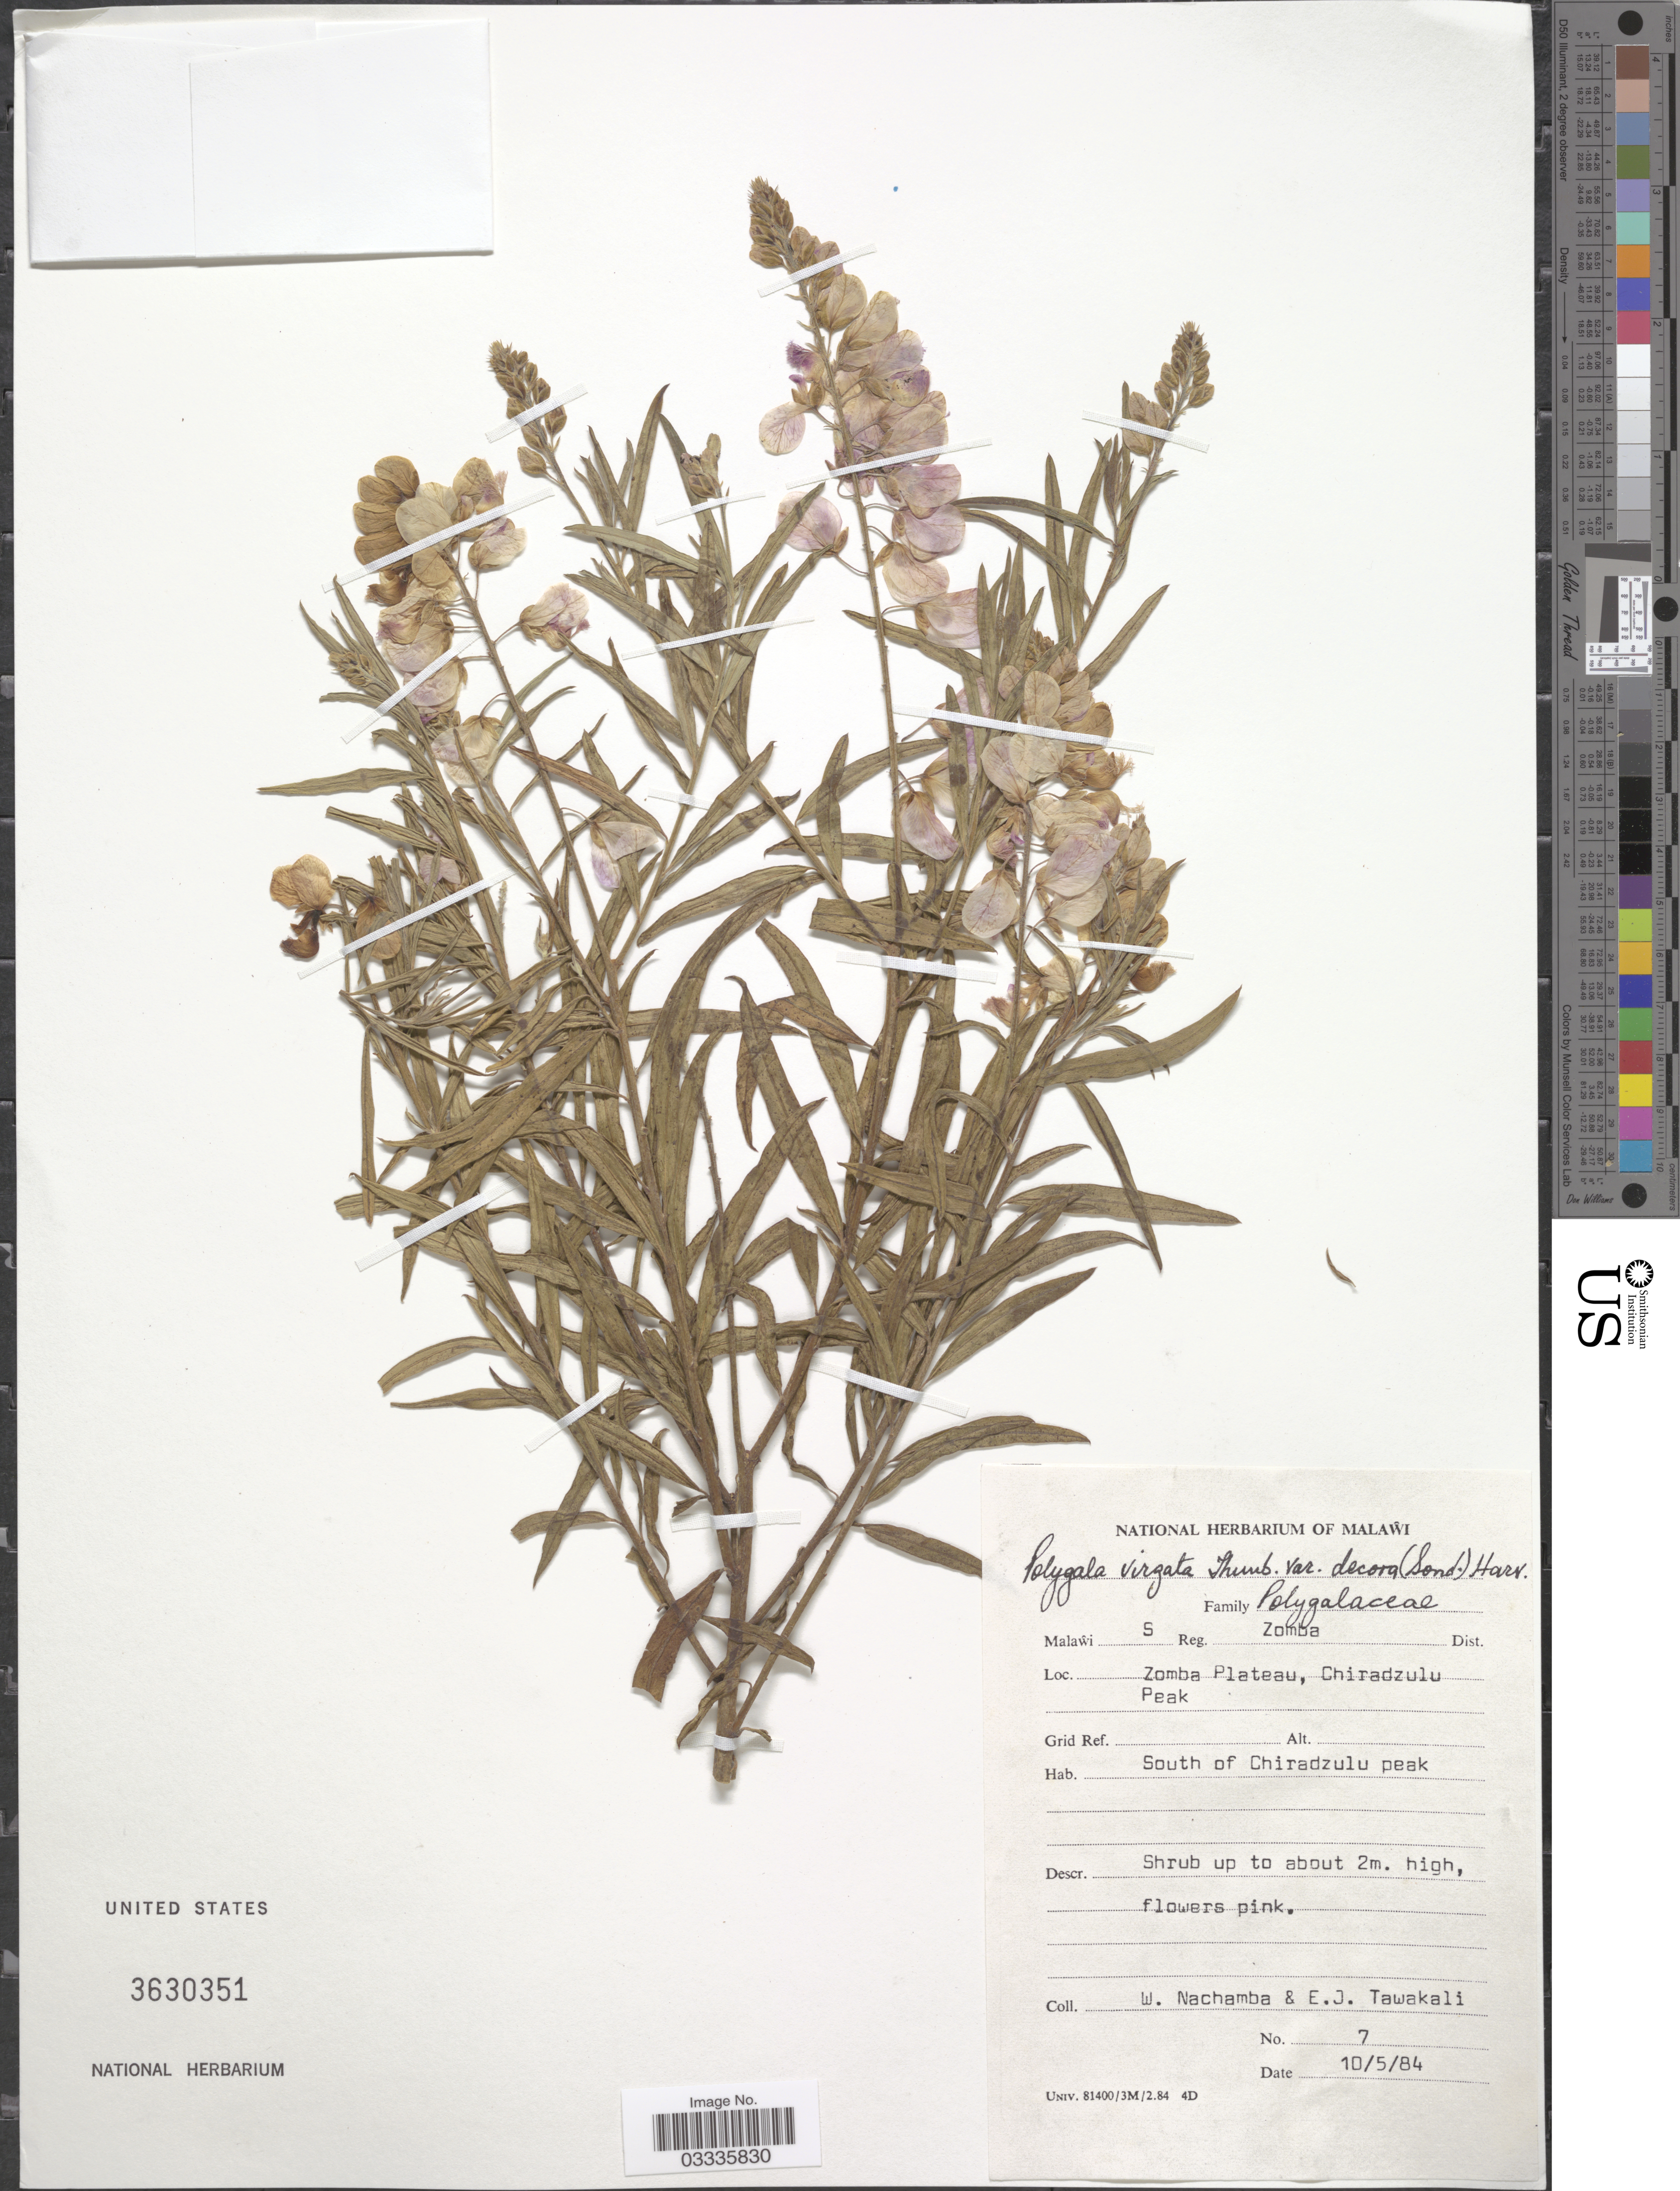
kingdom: Plantae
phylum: Tracheophyta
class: Magnoliopsida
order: Fabales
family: Polygalaceae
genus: Polygala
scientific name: Polygala virgata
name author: Thunb.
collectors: W. Nachamba & E. Tawakali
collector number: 7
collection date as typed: Transcribed d/m/y: 10/5/84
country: Malawi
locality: S Reg. Zomba Dist. Zomba Plateau, Chiradzulu Peak. South of Chiradzulu Peak.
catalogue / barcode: US 3630351